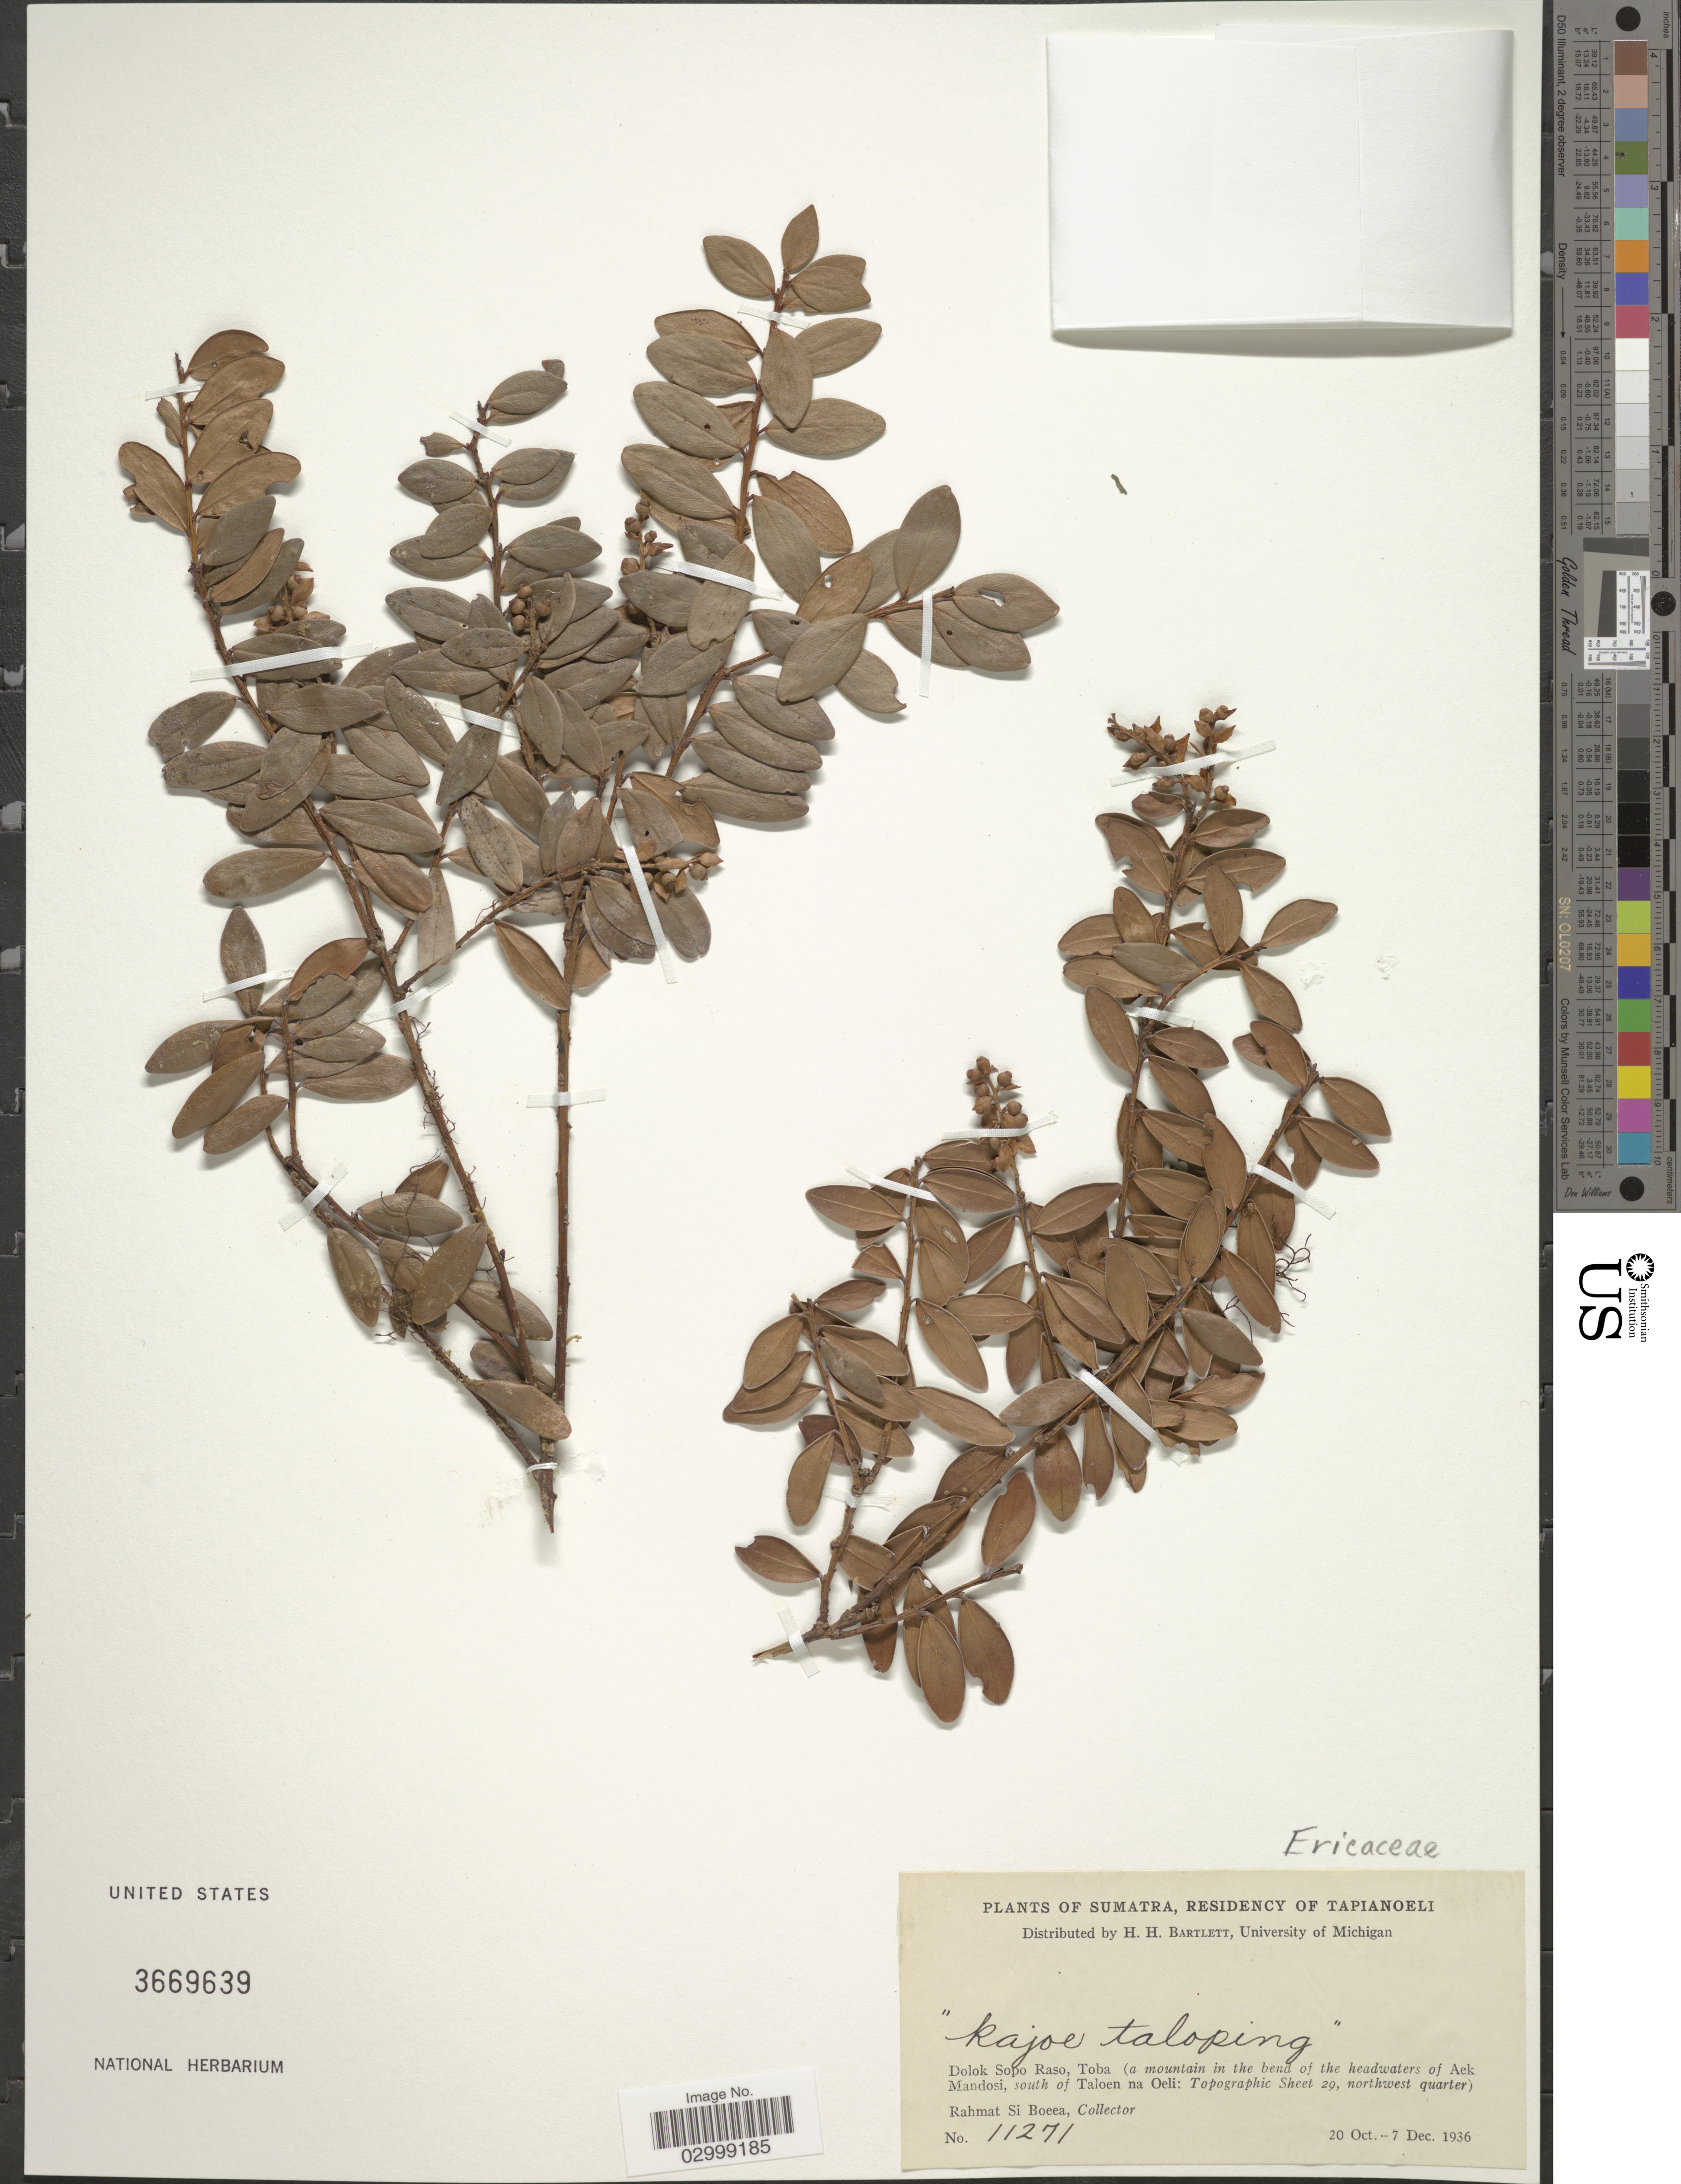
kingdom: Plantae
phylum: Tracheophyta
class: Magnoliopsida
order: Ericales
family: Ericaceae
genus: Vaccinium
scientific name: Vaccinium sp.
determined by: Tamayo, Maverick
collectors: Rahmat Si Boeea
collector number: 11271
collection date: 1936-10-20/1936-12-07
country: Indonesia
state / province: Sumatra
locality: Sumatra, Residency of Tapianoeli, Dolok Sopo Raso, Toba (a mountain in the bend of the headwaters of Aek Mandosi, south of Taloen na Oeli: Topographic Sheet 29, northwest quarter).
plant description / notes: kajoe taloping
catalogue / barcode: US 3669639